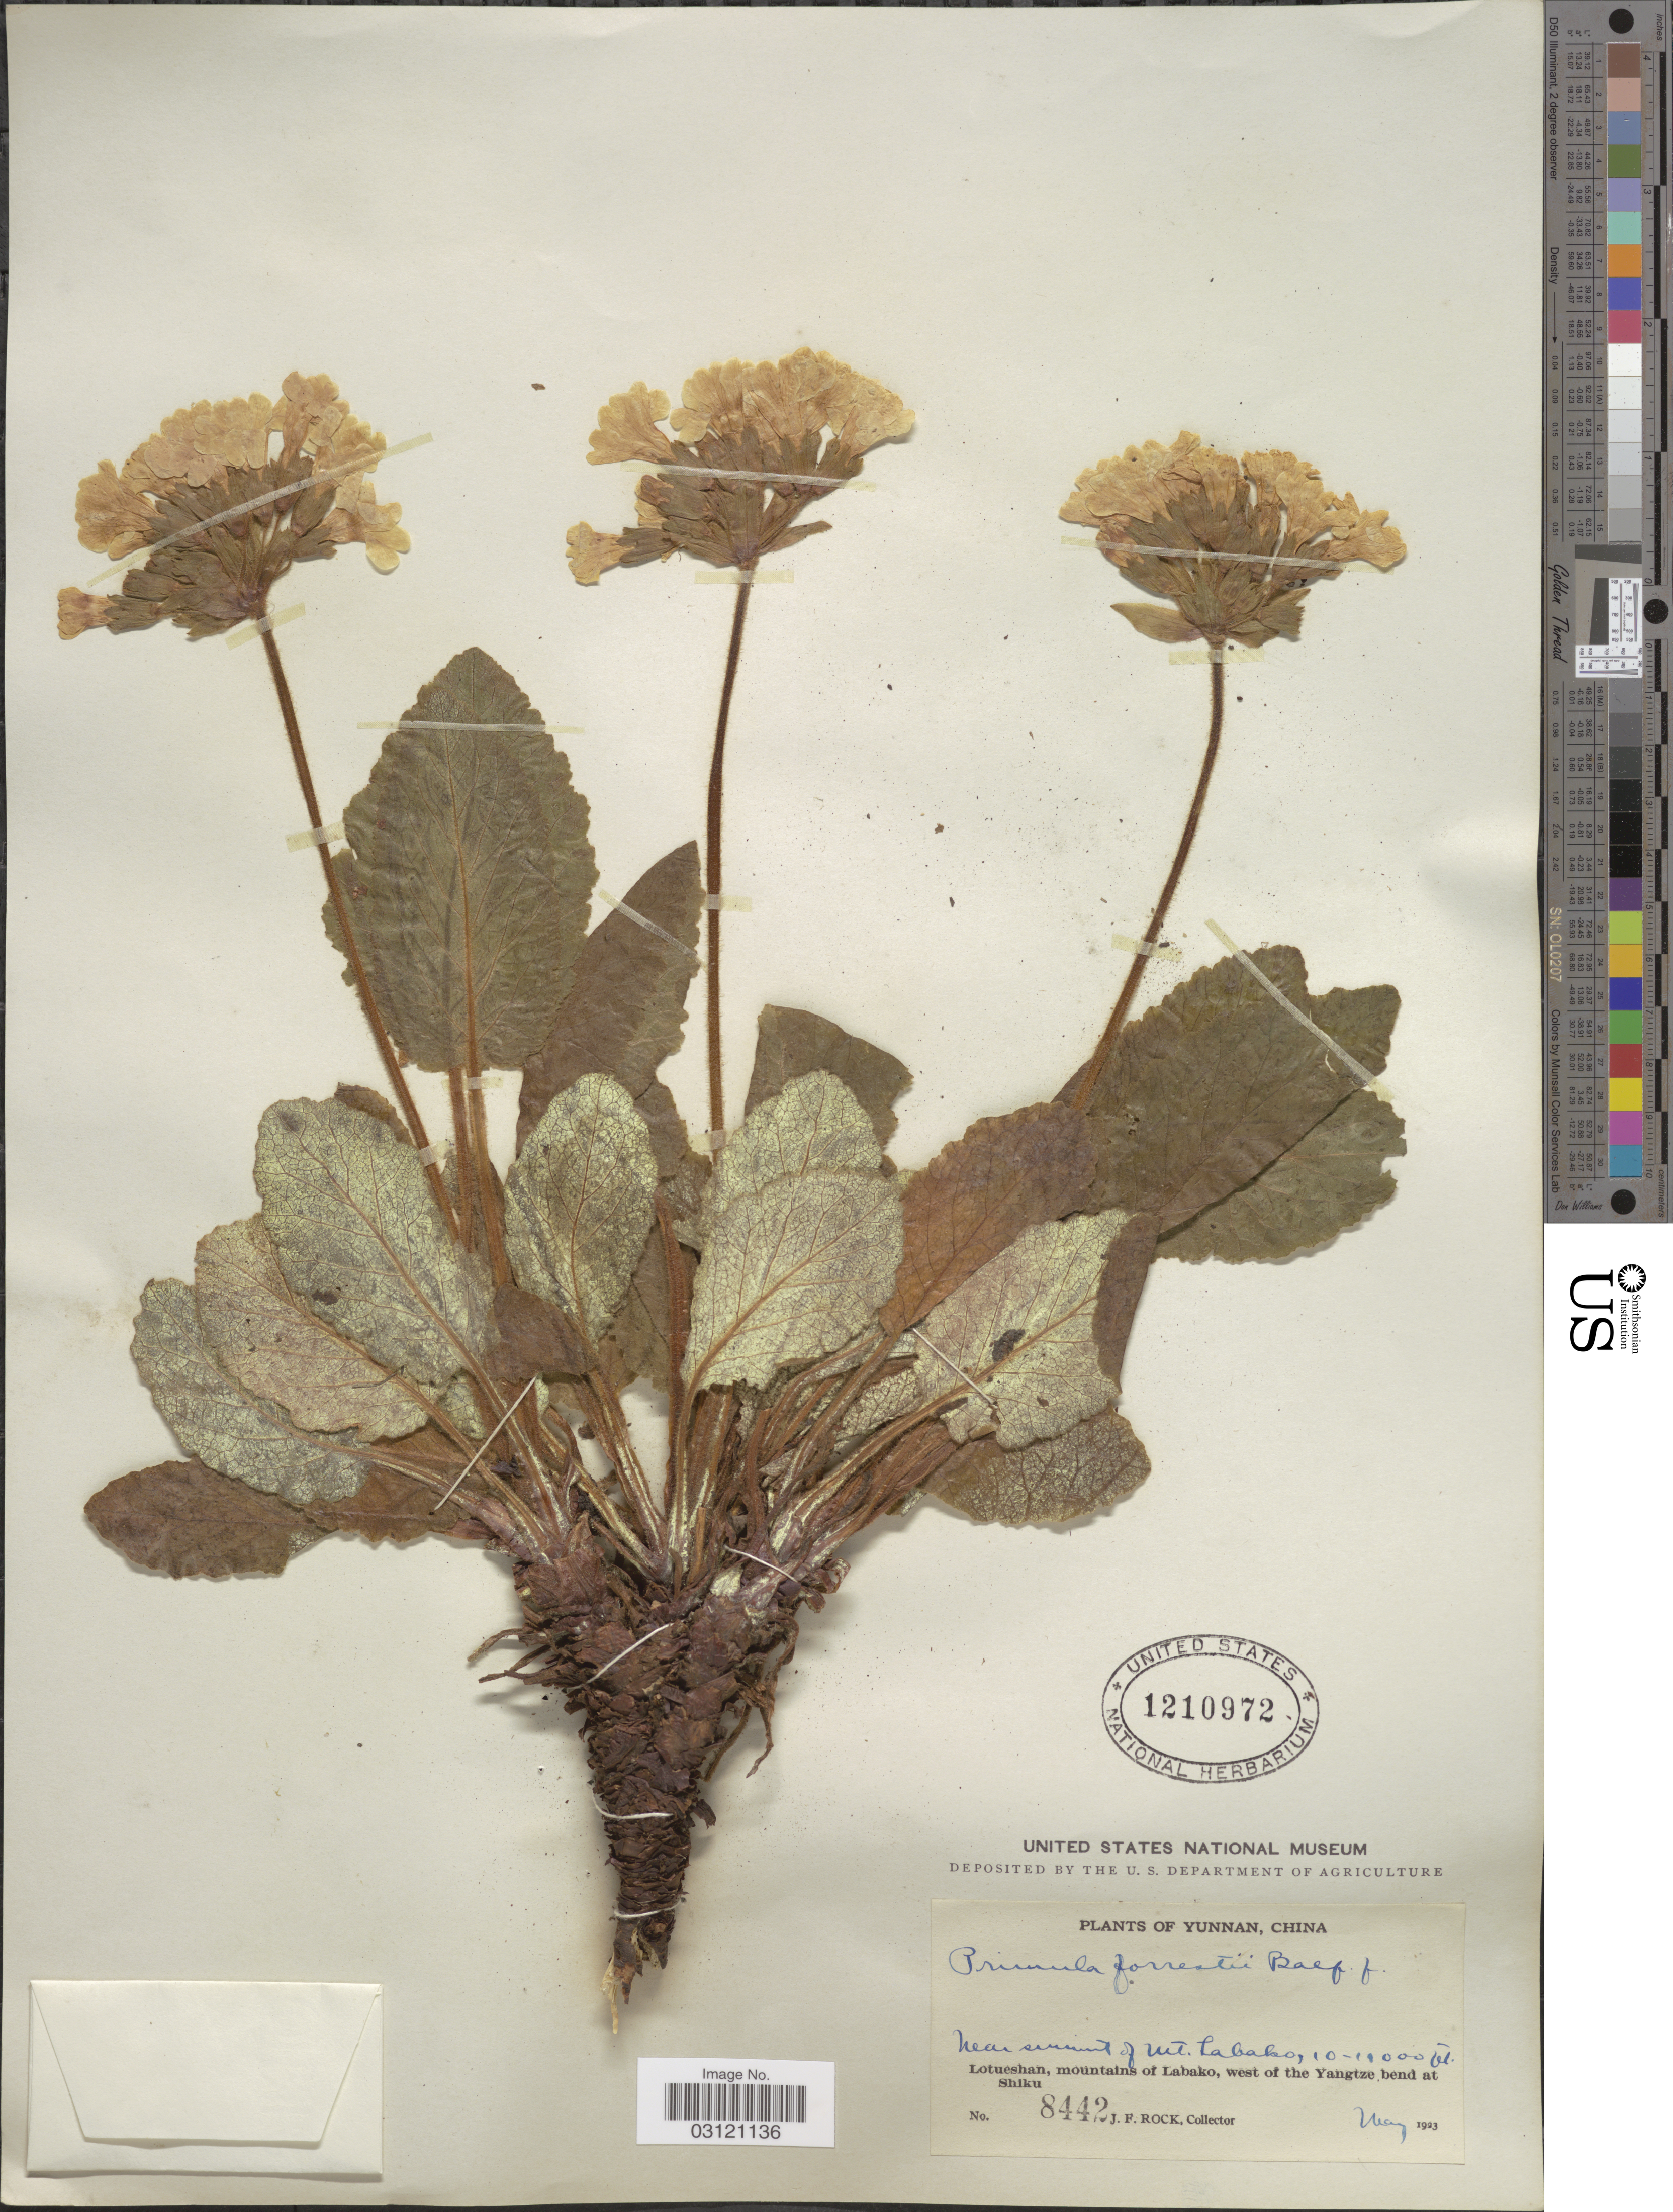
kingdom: Plantae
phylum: Tracheophyta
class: Magnoliopsida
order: Ericales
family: Primulaceae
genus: Primula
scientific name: Primula forrestii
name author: Balf. f. in Forrest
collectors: J. Rock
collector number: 8442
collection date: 1923-05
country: China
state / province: Yunnan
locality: Near summit of Mt. Labako, Lotueshan, mountains of Labako, west of the Yangtze, bend at Shiku.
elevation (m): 3048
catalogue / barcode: US 1210972